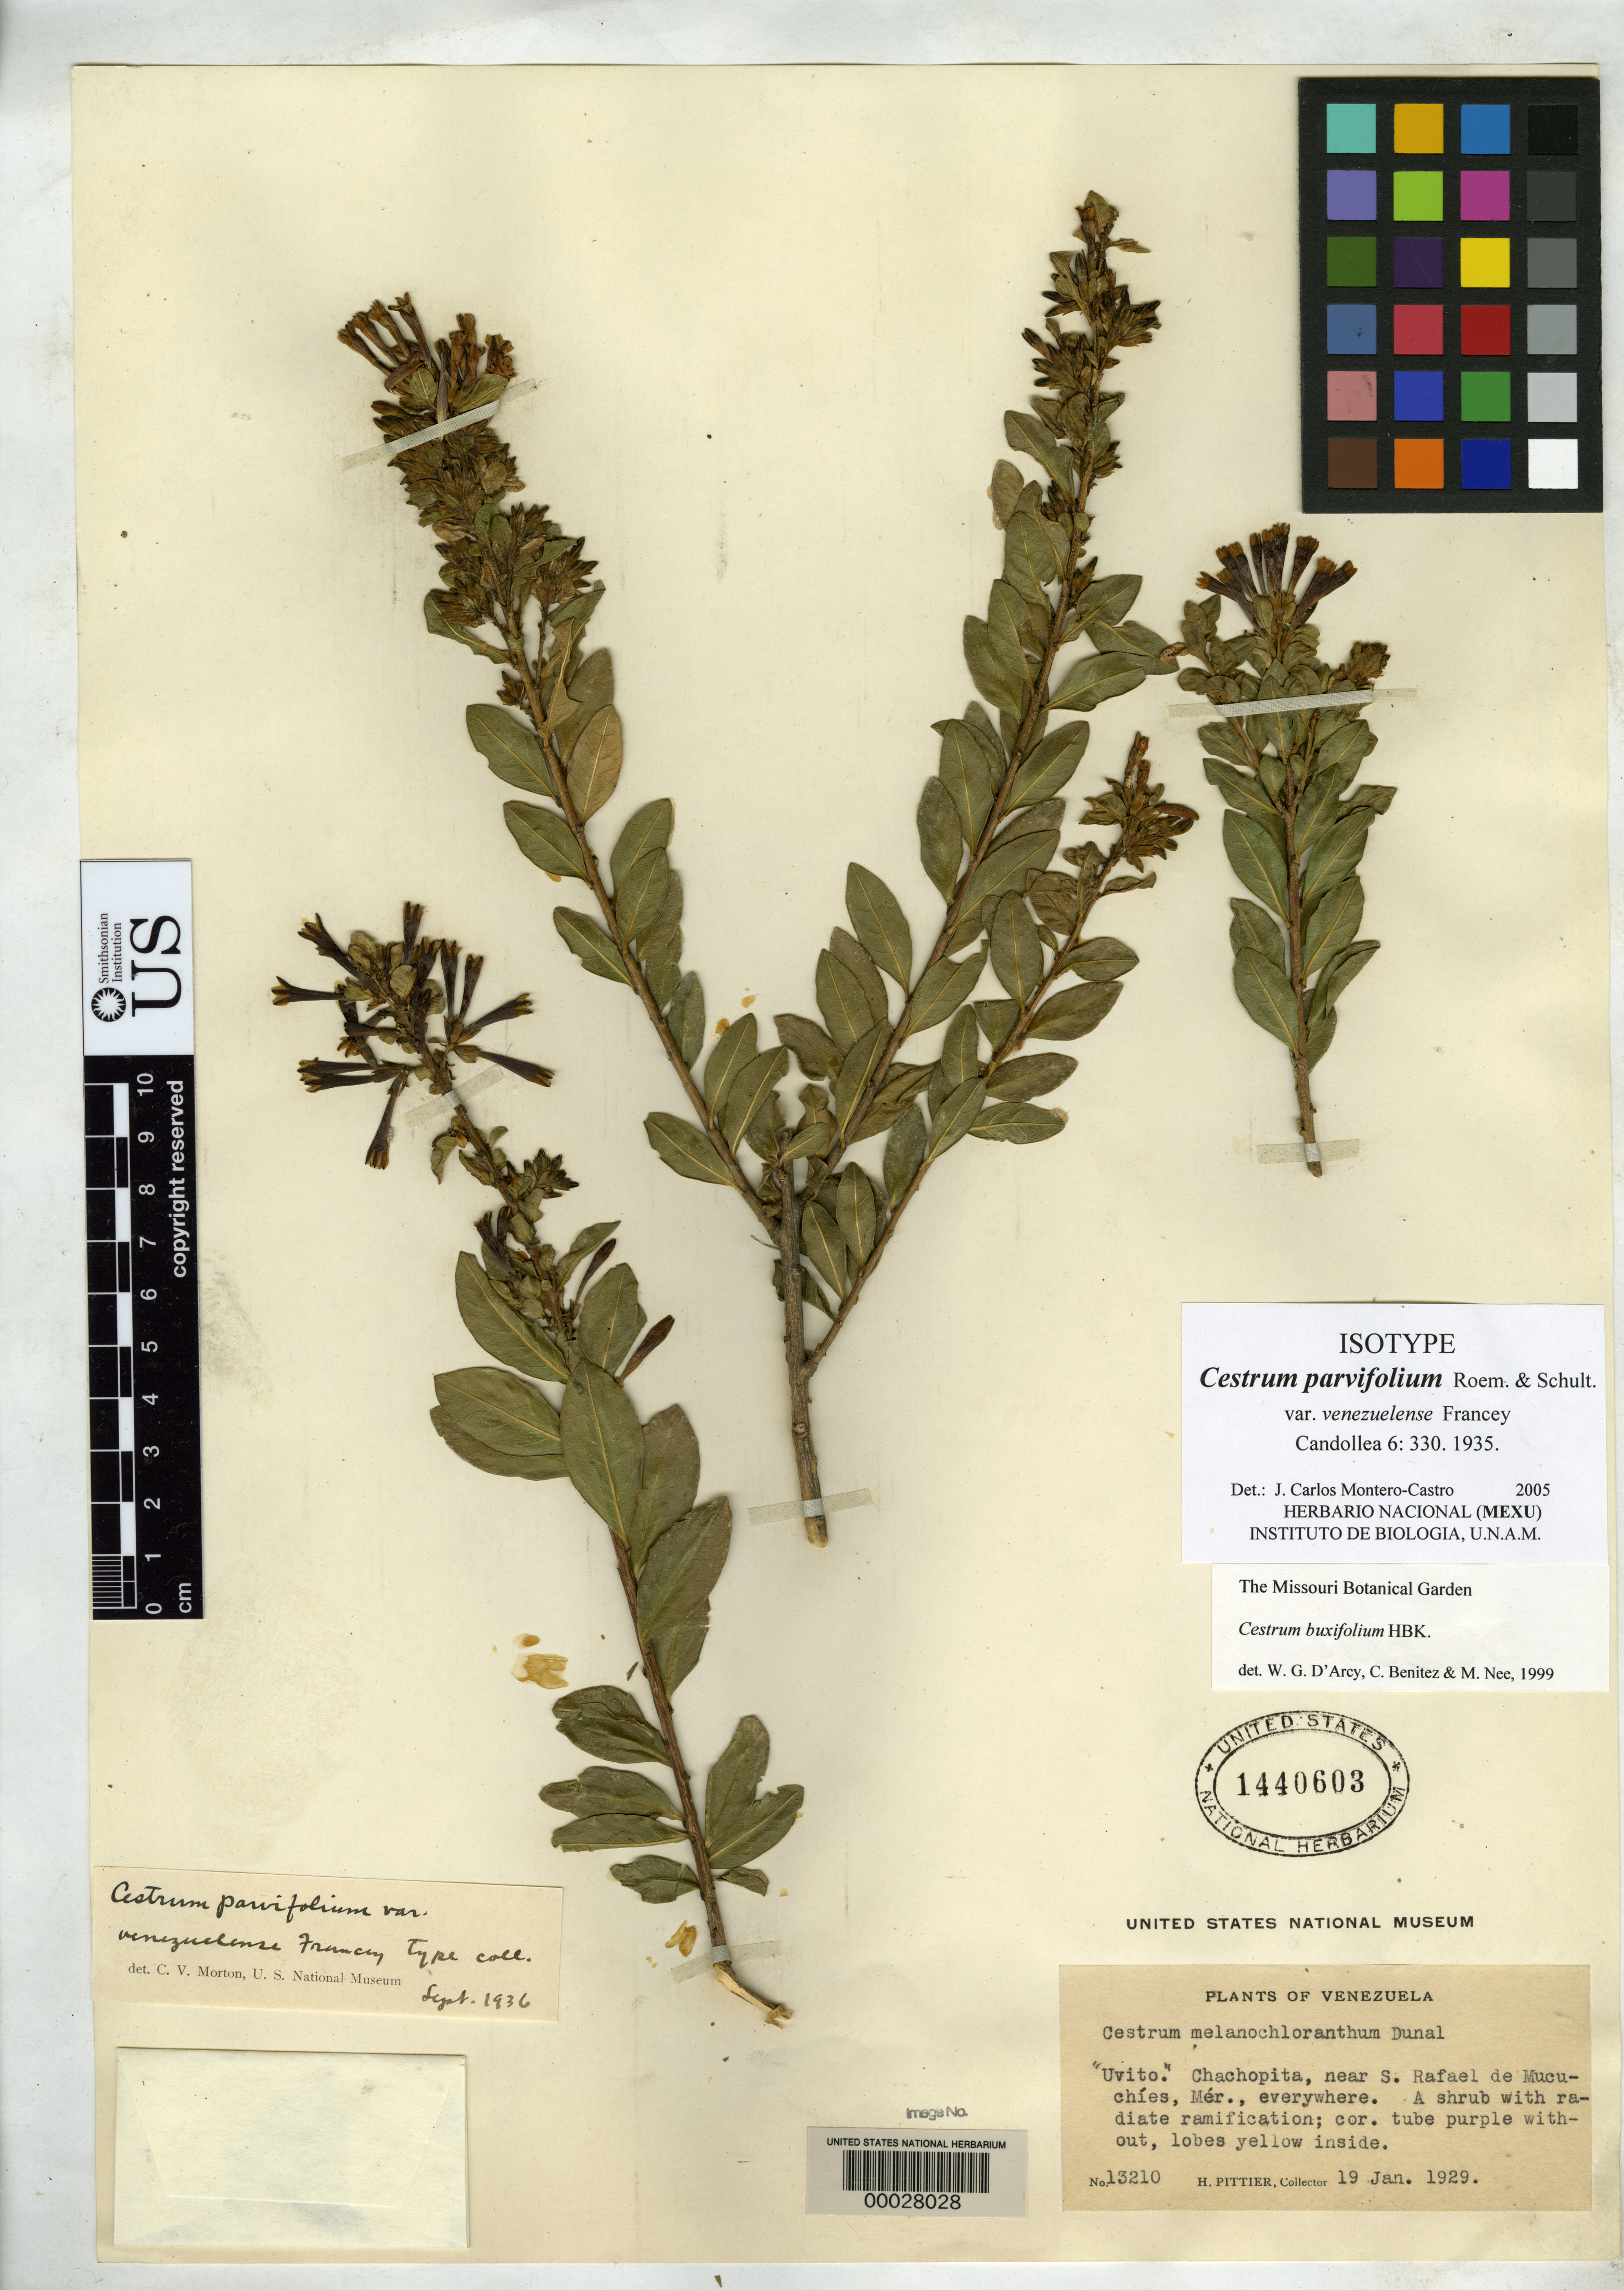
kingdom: Plantae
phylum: Tracheophyta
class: Magnoliopsida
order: Solanales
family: Solanaceae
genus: Cestrum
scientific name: Cestrum parvifolium var. venezuelense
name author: Francey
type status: Isotype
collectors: H. F. Pittier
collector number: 13210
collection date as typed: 19 Jan 1929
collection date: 1929-01-19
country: Venezuela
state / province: Mérida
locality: Chachopito, near San Rafael de Mucucies.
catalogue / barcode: US 1440603